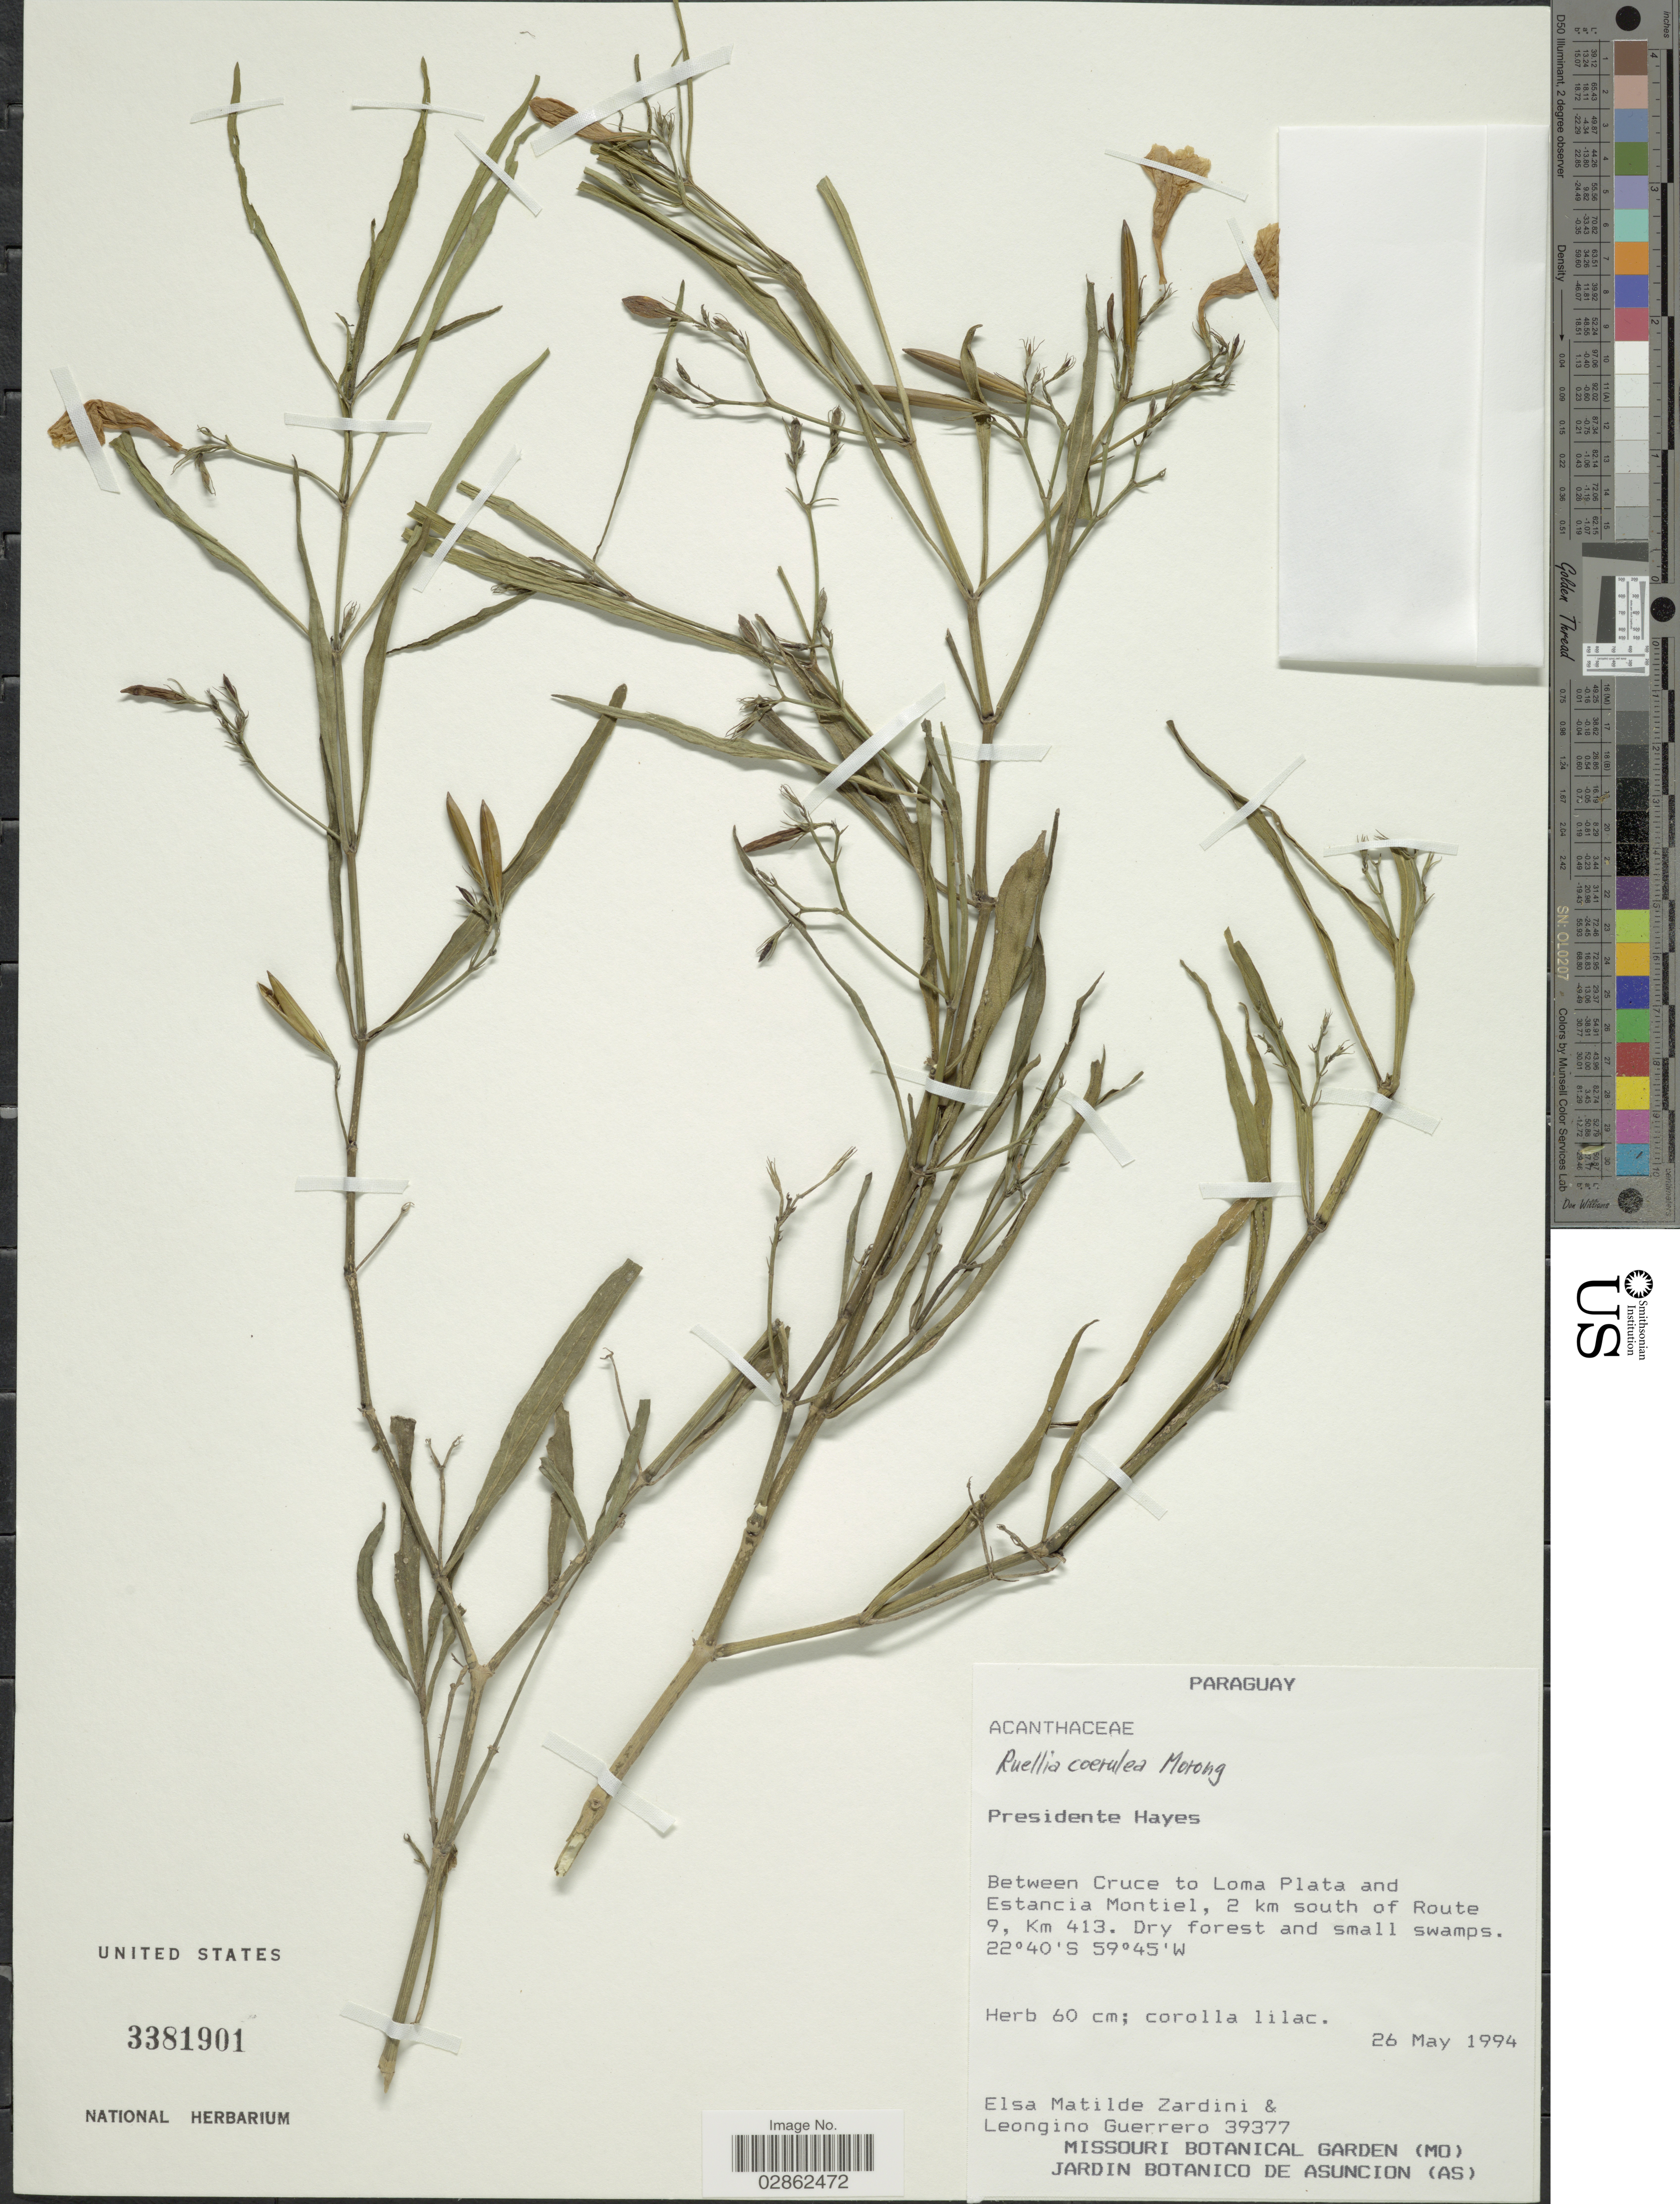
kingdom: Plantae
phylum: Tracheophyta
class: Magnoliopsida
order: Lamiales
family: Acanthaceae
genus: Ruellia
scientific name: Ruellia tweediana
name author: Griseb.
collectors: E. M. Zardini & L. Guerrero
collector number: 39377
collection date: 1994-05-26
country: Paraguay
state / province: Presidente Hayes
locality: Between Cruce to Loma Plata and Estancia Montiel, 2 km south of Route 9, Km 413.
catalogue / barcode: US 3381901